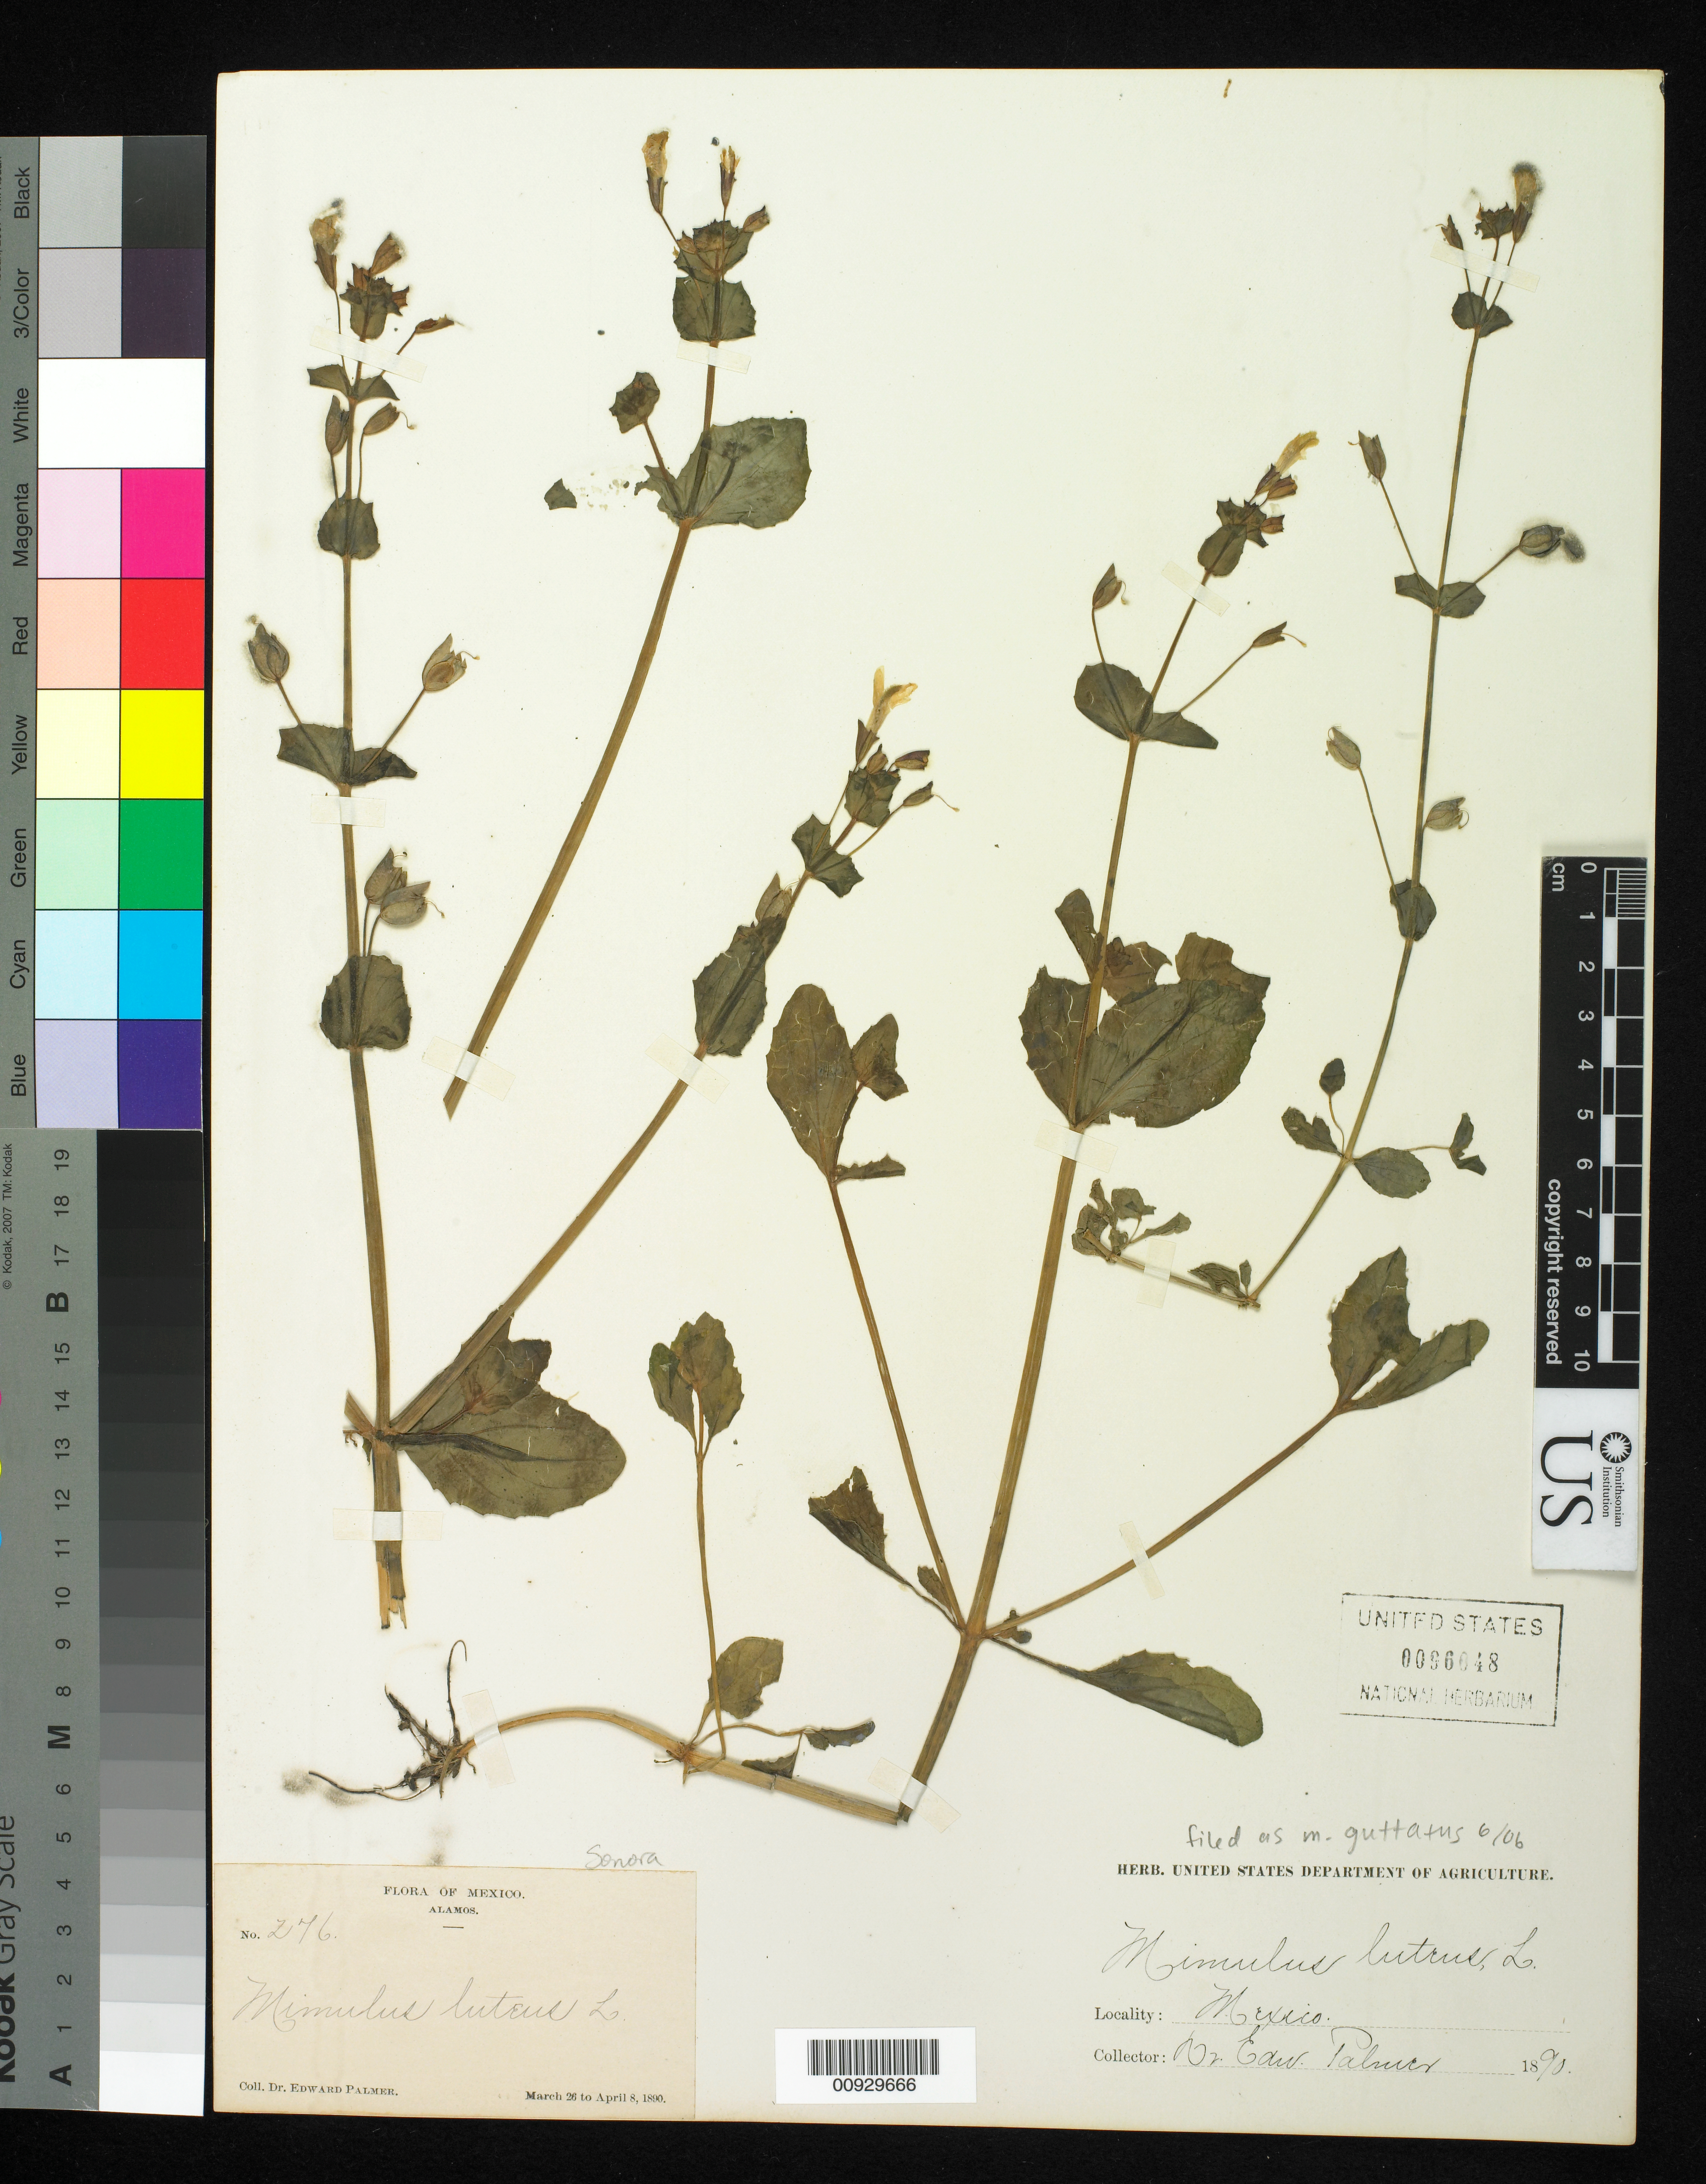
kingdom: Plantae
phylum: Tracheophyta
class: Magnoliopsida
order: Lamiales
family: Phrymaceae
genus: Mimulus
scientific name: Mimulus guttatus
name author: DC.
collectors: E. Palmer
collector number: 276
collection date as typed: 26 Mar 1890 to 08 Apr 1890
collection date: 1890-03-26/1890-04-08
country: Mexico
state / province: Sonora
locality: Alamos.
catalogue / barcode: US 96048